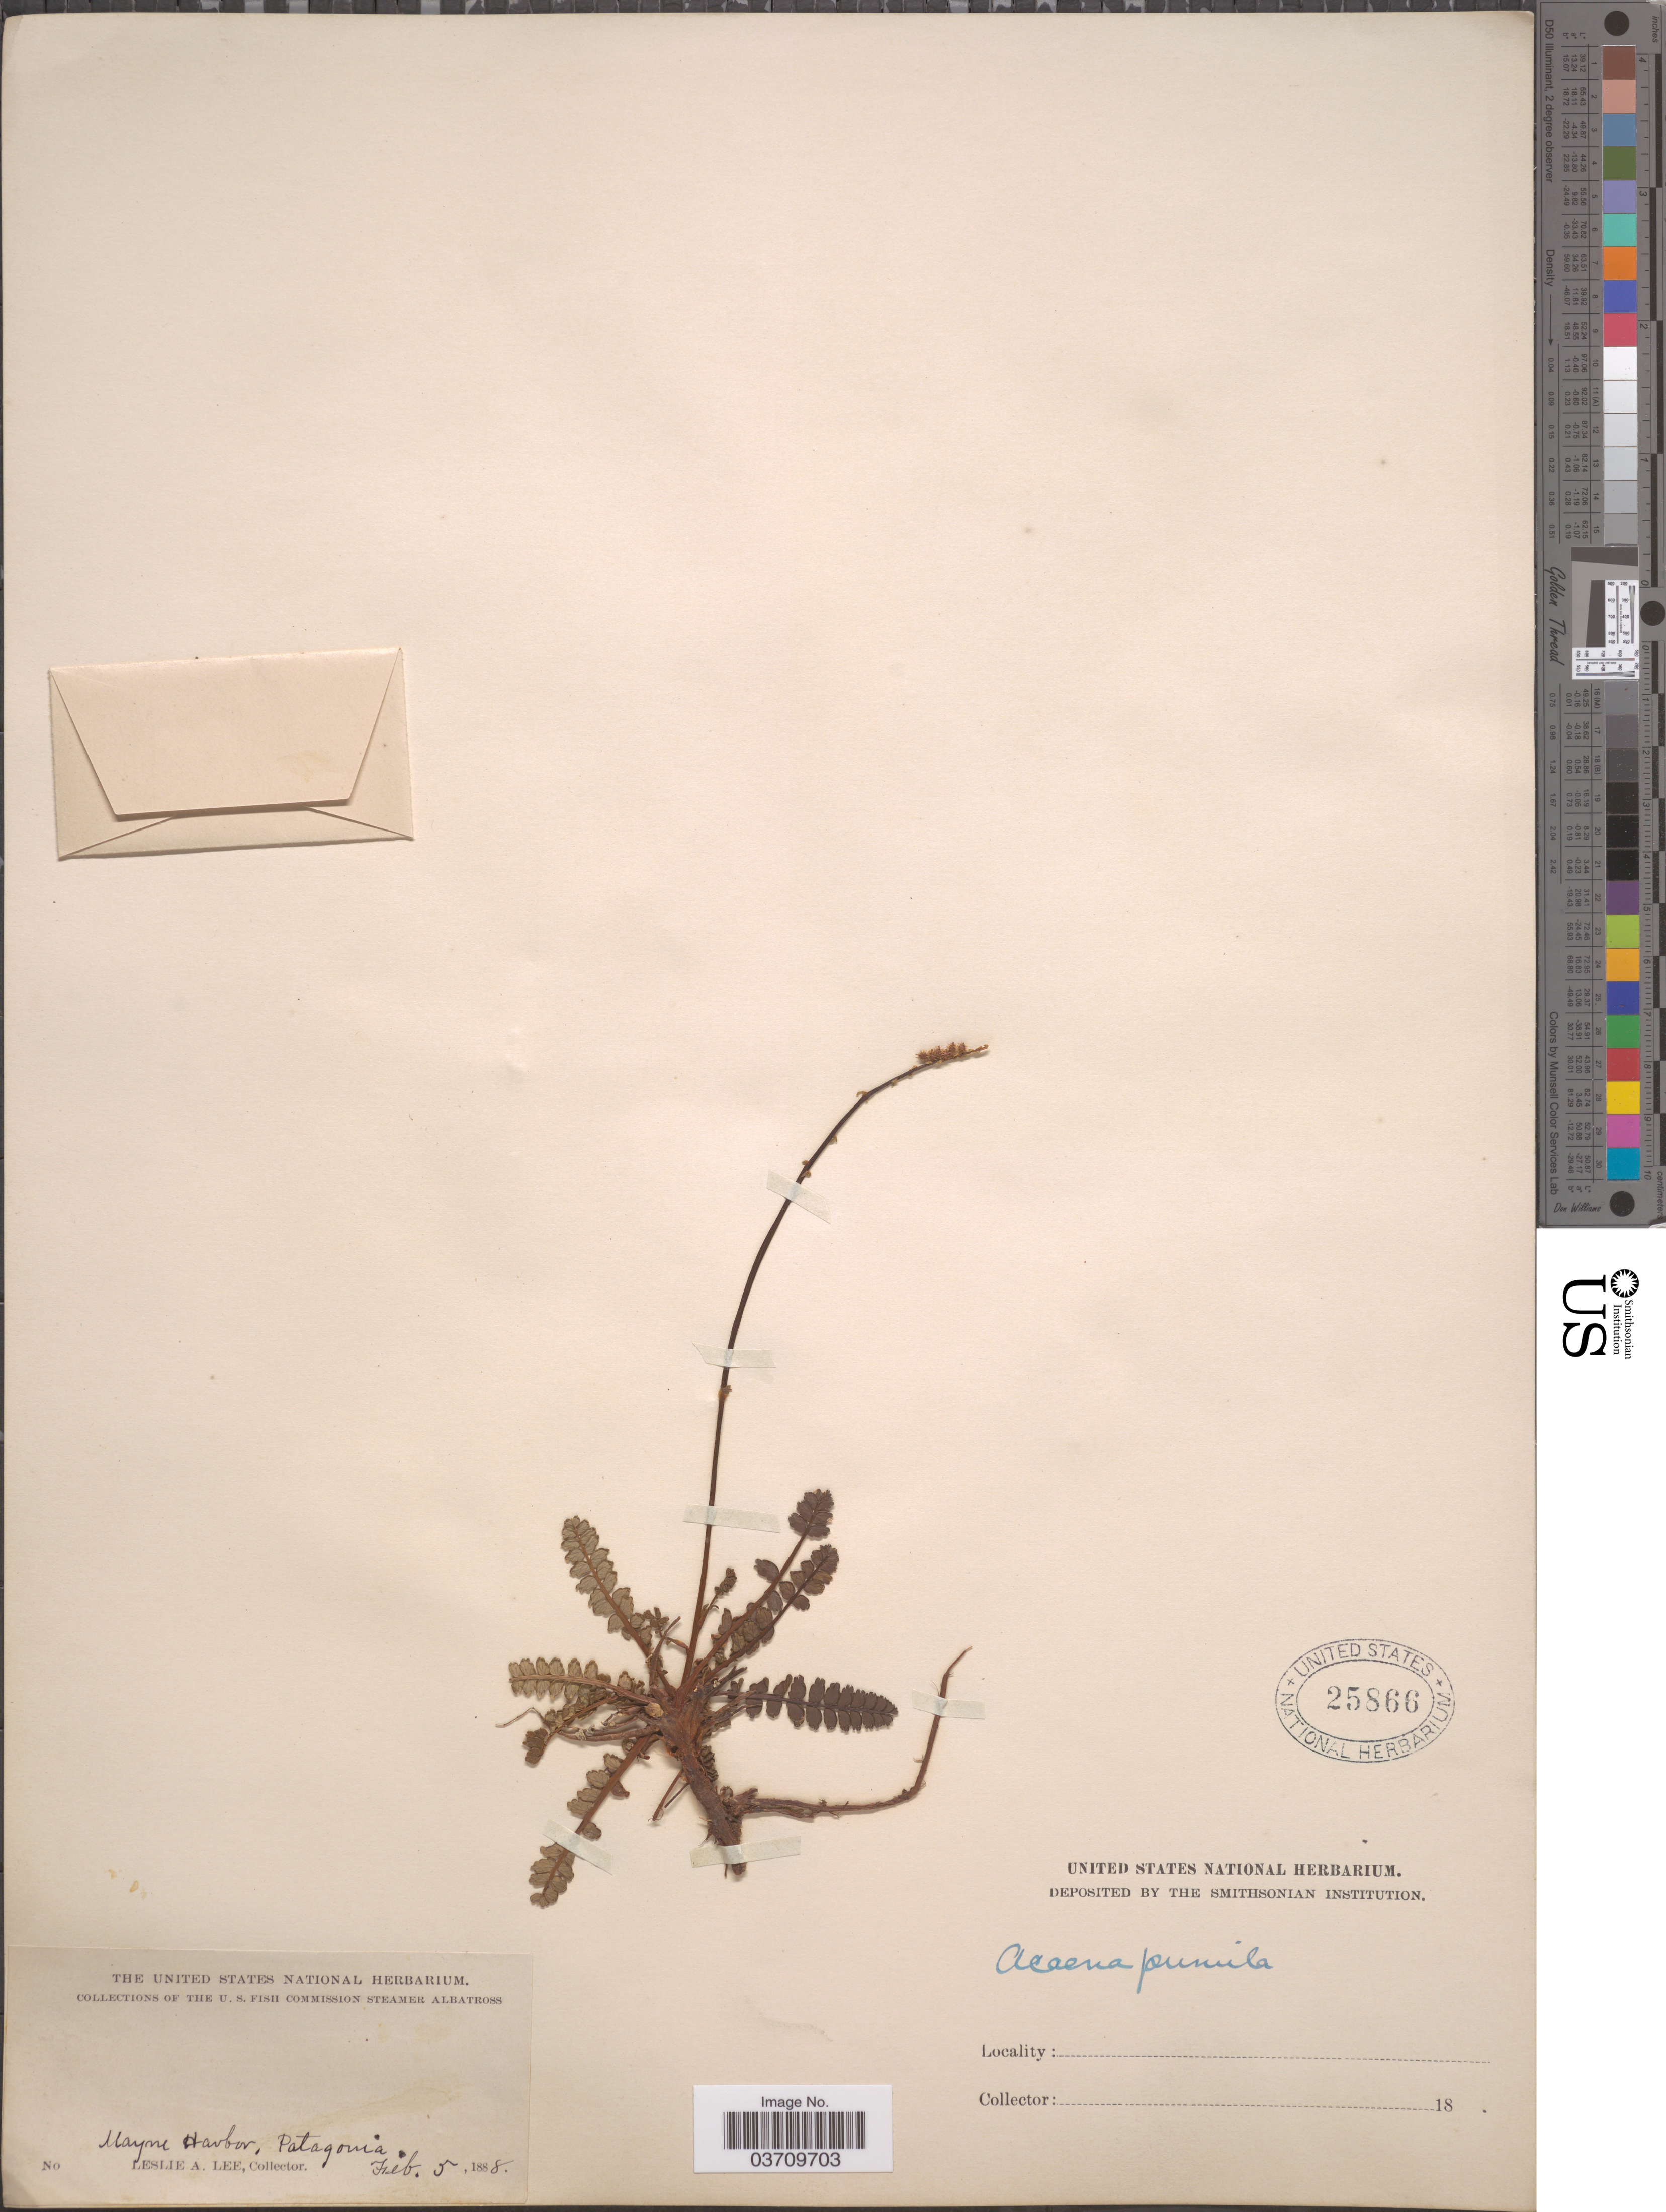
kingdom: Plantae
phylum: Tracheophyta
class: Magnoliopsida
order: Rosales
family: Rosaceae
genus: Acaena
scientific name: Acaena pumila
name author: Vahl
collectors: L. Lee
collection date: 1888-02-05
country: Chile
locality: Mayne Harbor, Patagonia.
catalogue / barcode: US 25866